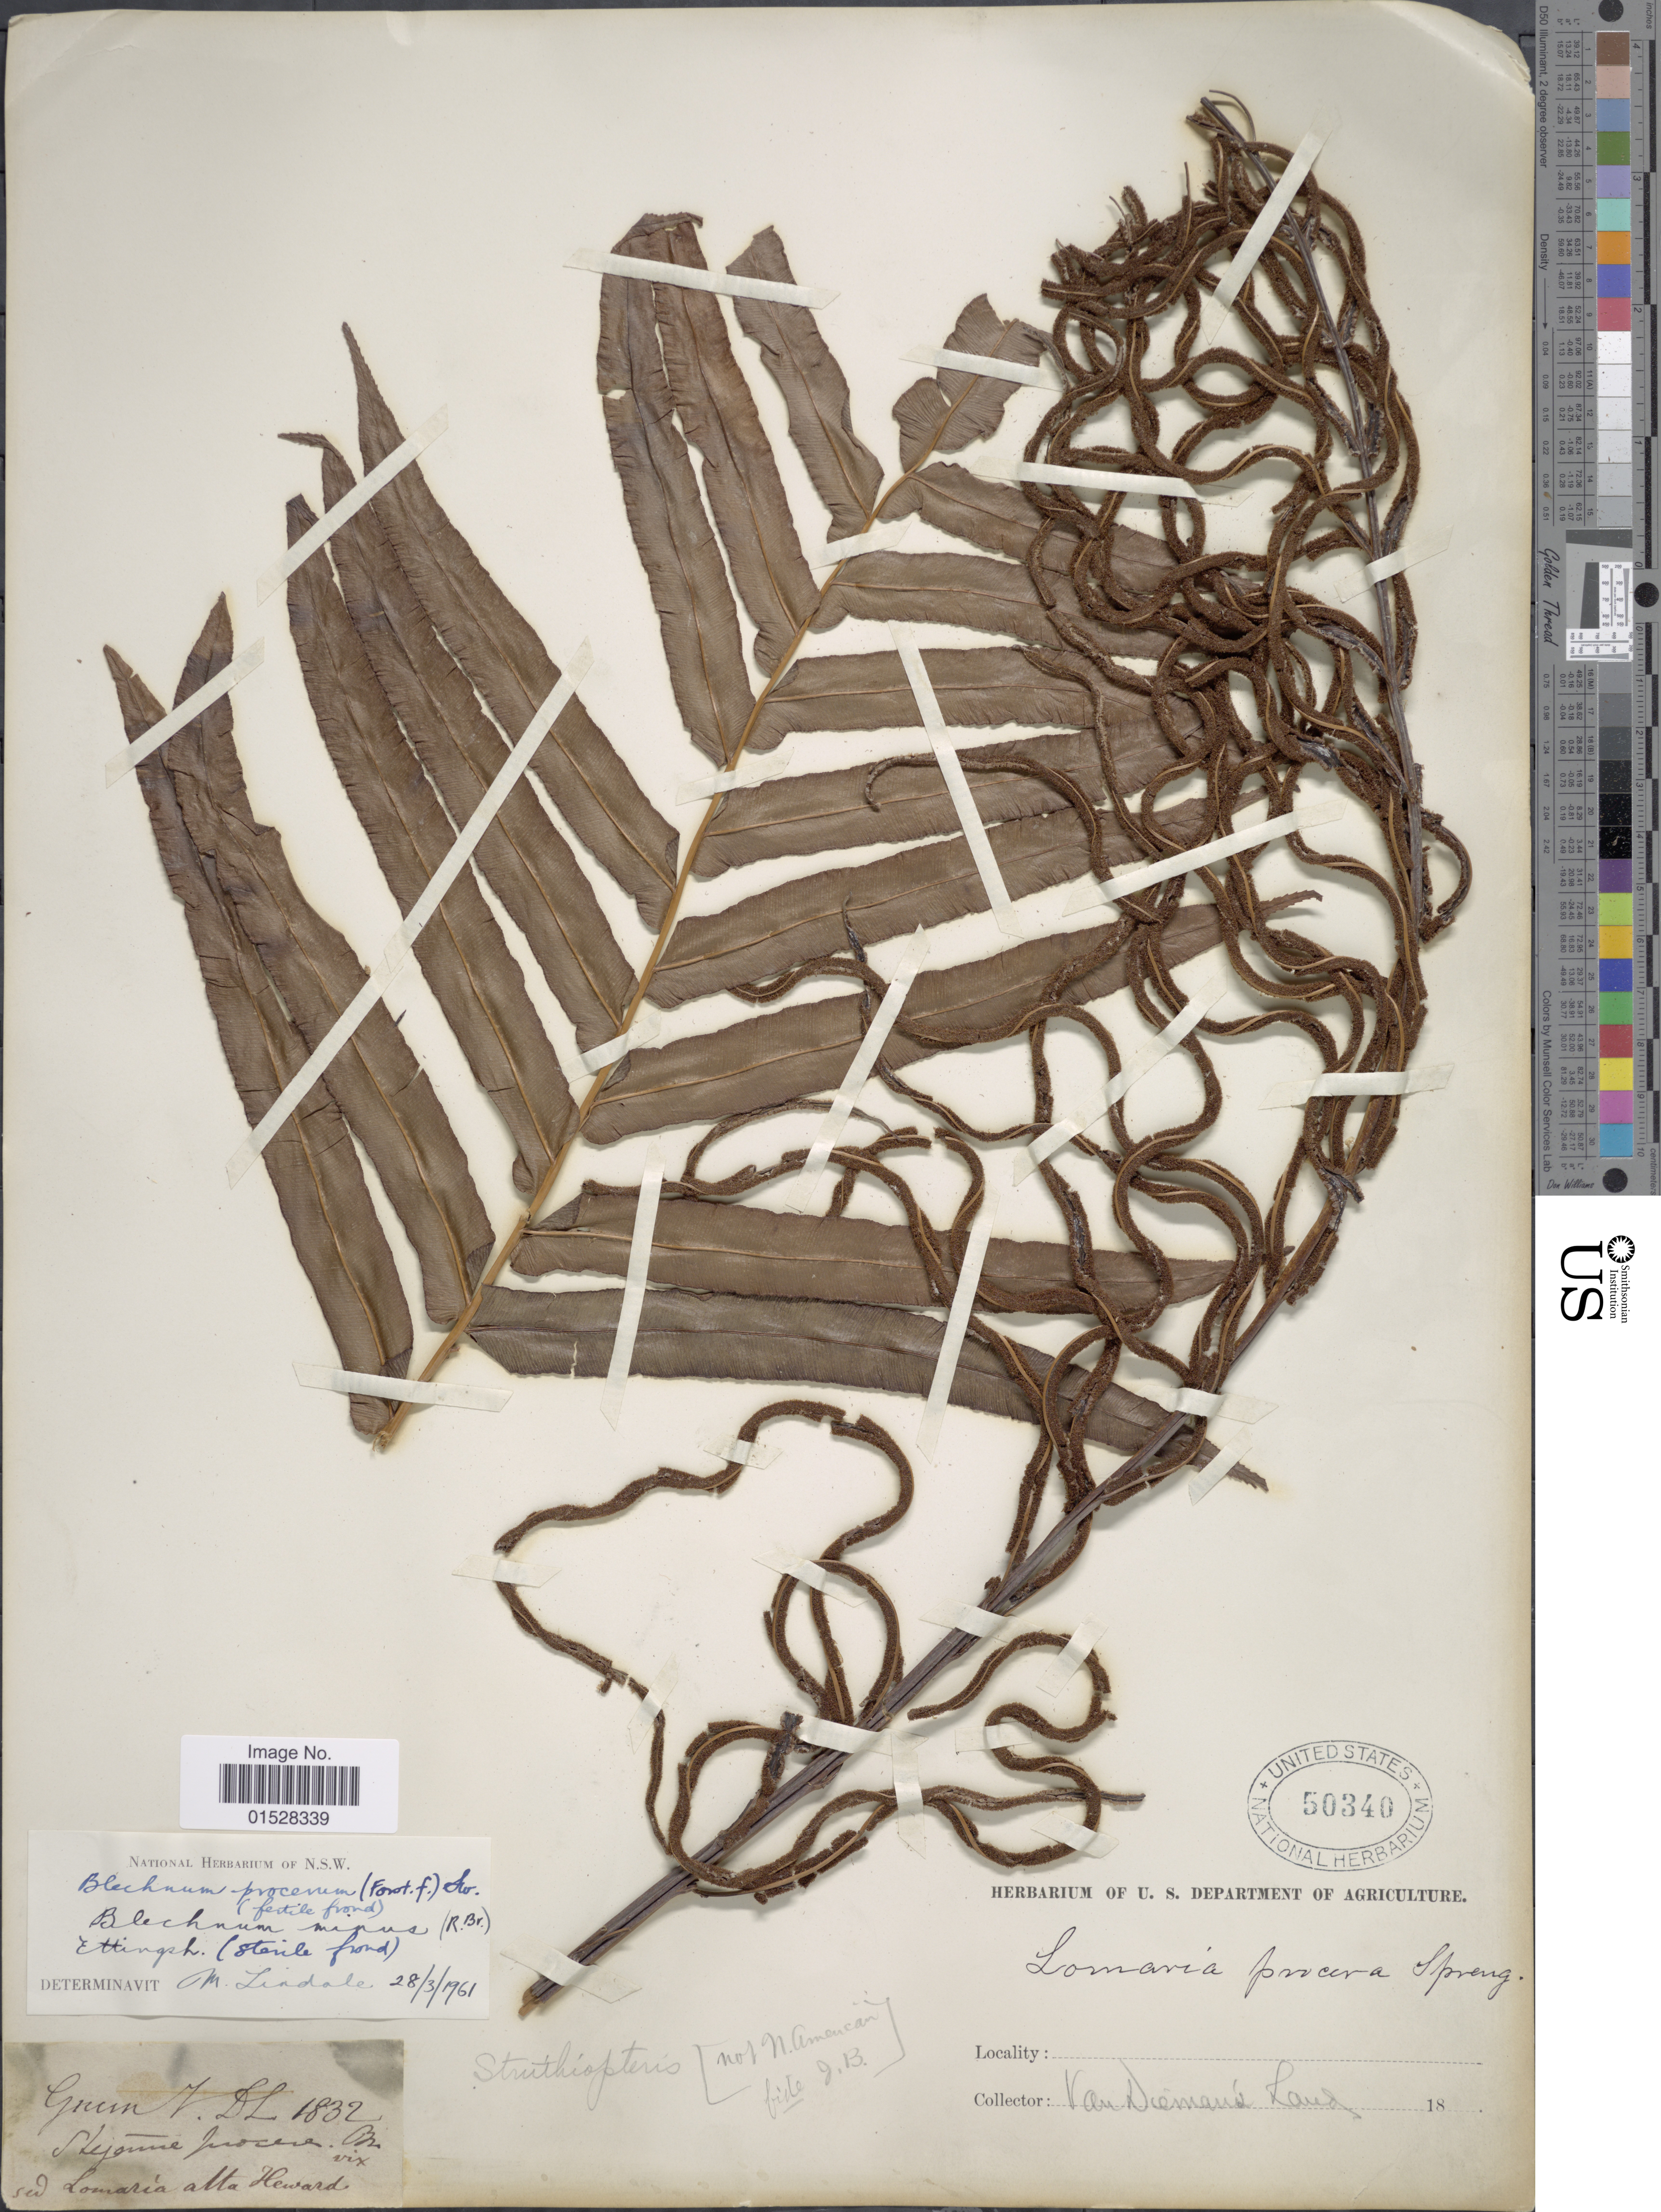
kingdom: Plantae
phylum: Tracheophyta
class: Polypodiopsida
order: Polypodiales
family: Blechnaceae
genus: Blechnum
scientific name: Blechnum minus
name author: (R. Br.) Ettingsh.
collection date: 1832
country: Australia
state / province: Tasmania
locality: Alta Heward. Van Dieman's Land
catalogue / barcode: US 50340